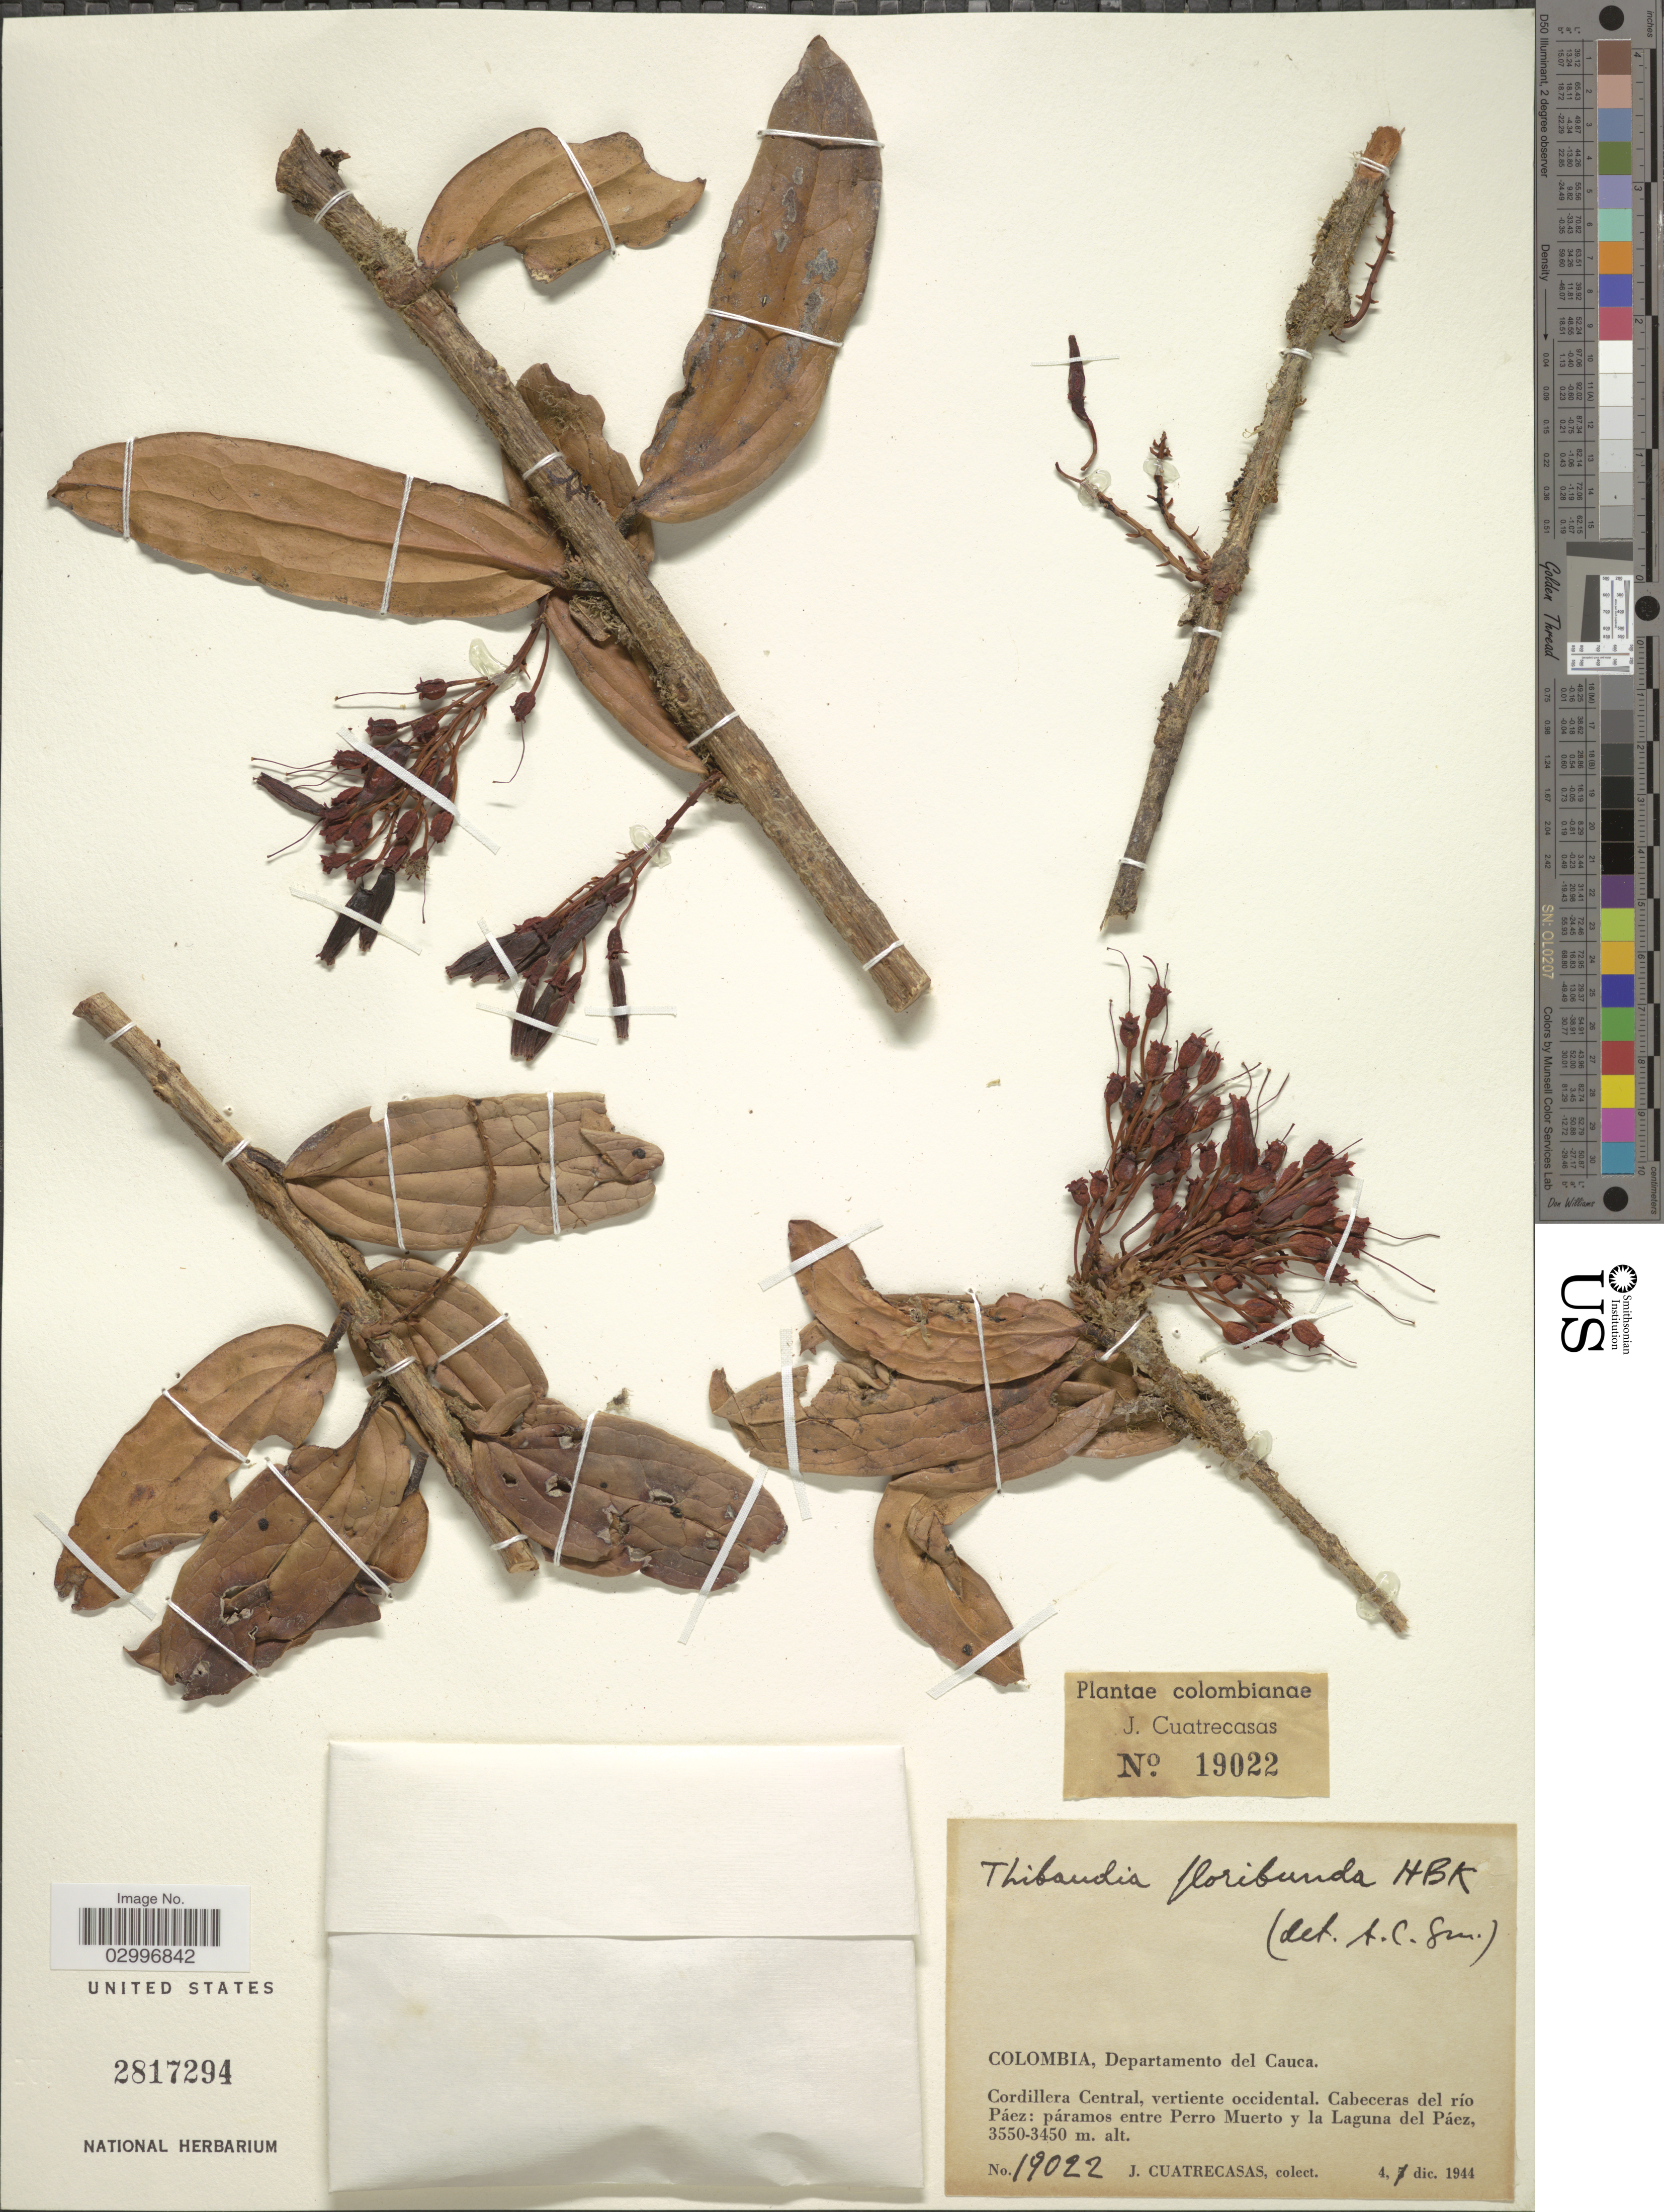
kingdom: Plantae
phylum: Tracheophyta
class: Magnoliopsida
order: Ericales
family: Ericaceae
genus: Thibaudia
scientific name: Thibaudia floribunda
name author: Kunth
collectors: J. Cuatrecasas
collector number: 19022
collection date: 1944-12-04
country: Colombia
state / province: Cauca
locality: Departamento del Cauca. Cordillera Central, vertiente occidental. Cabeceras del río Páez: páramos entre Perro Muerto y la Laguna del Páez.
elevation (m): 3450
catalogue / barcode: US 2817294